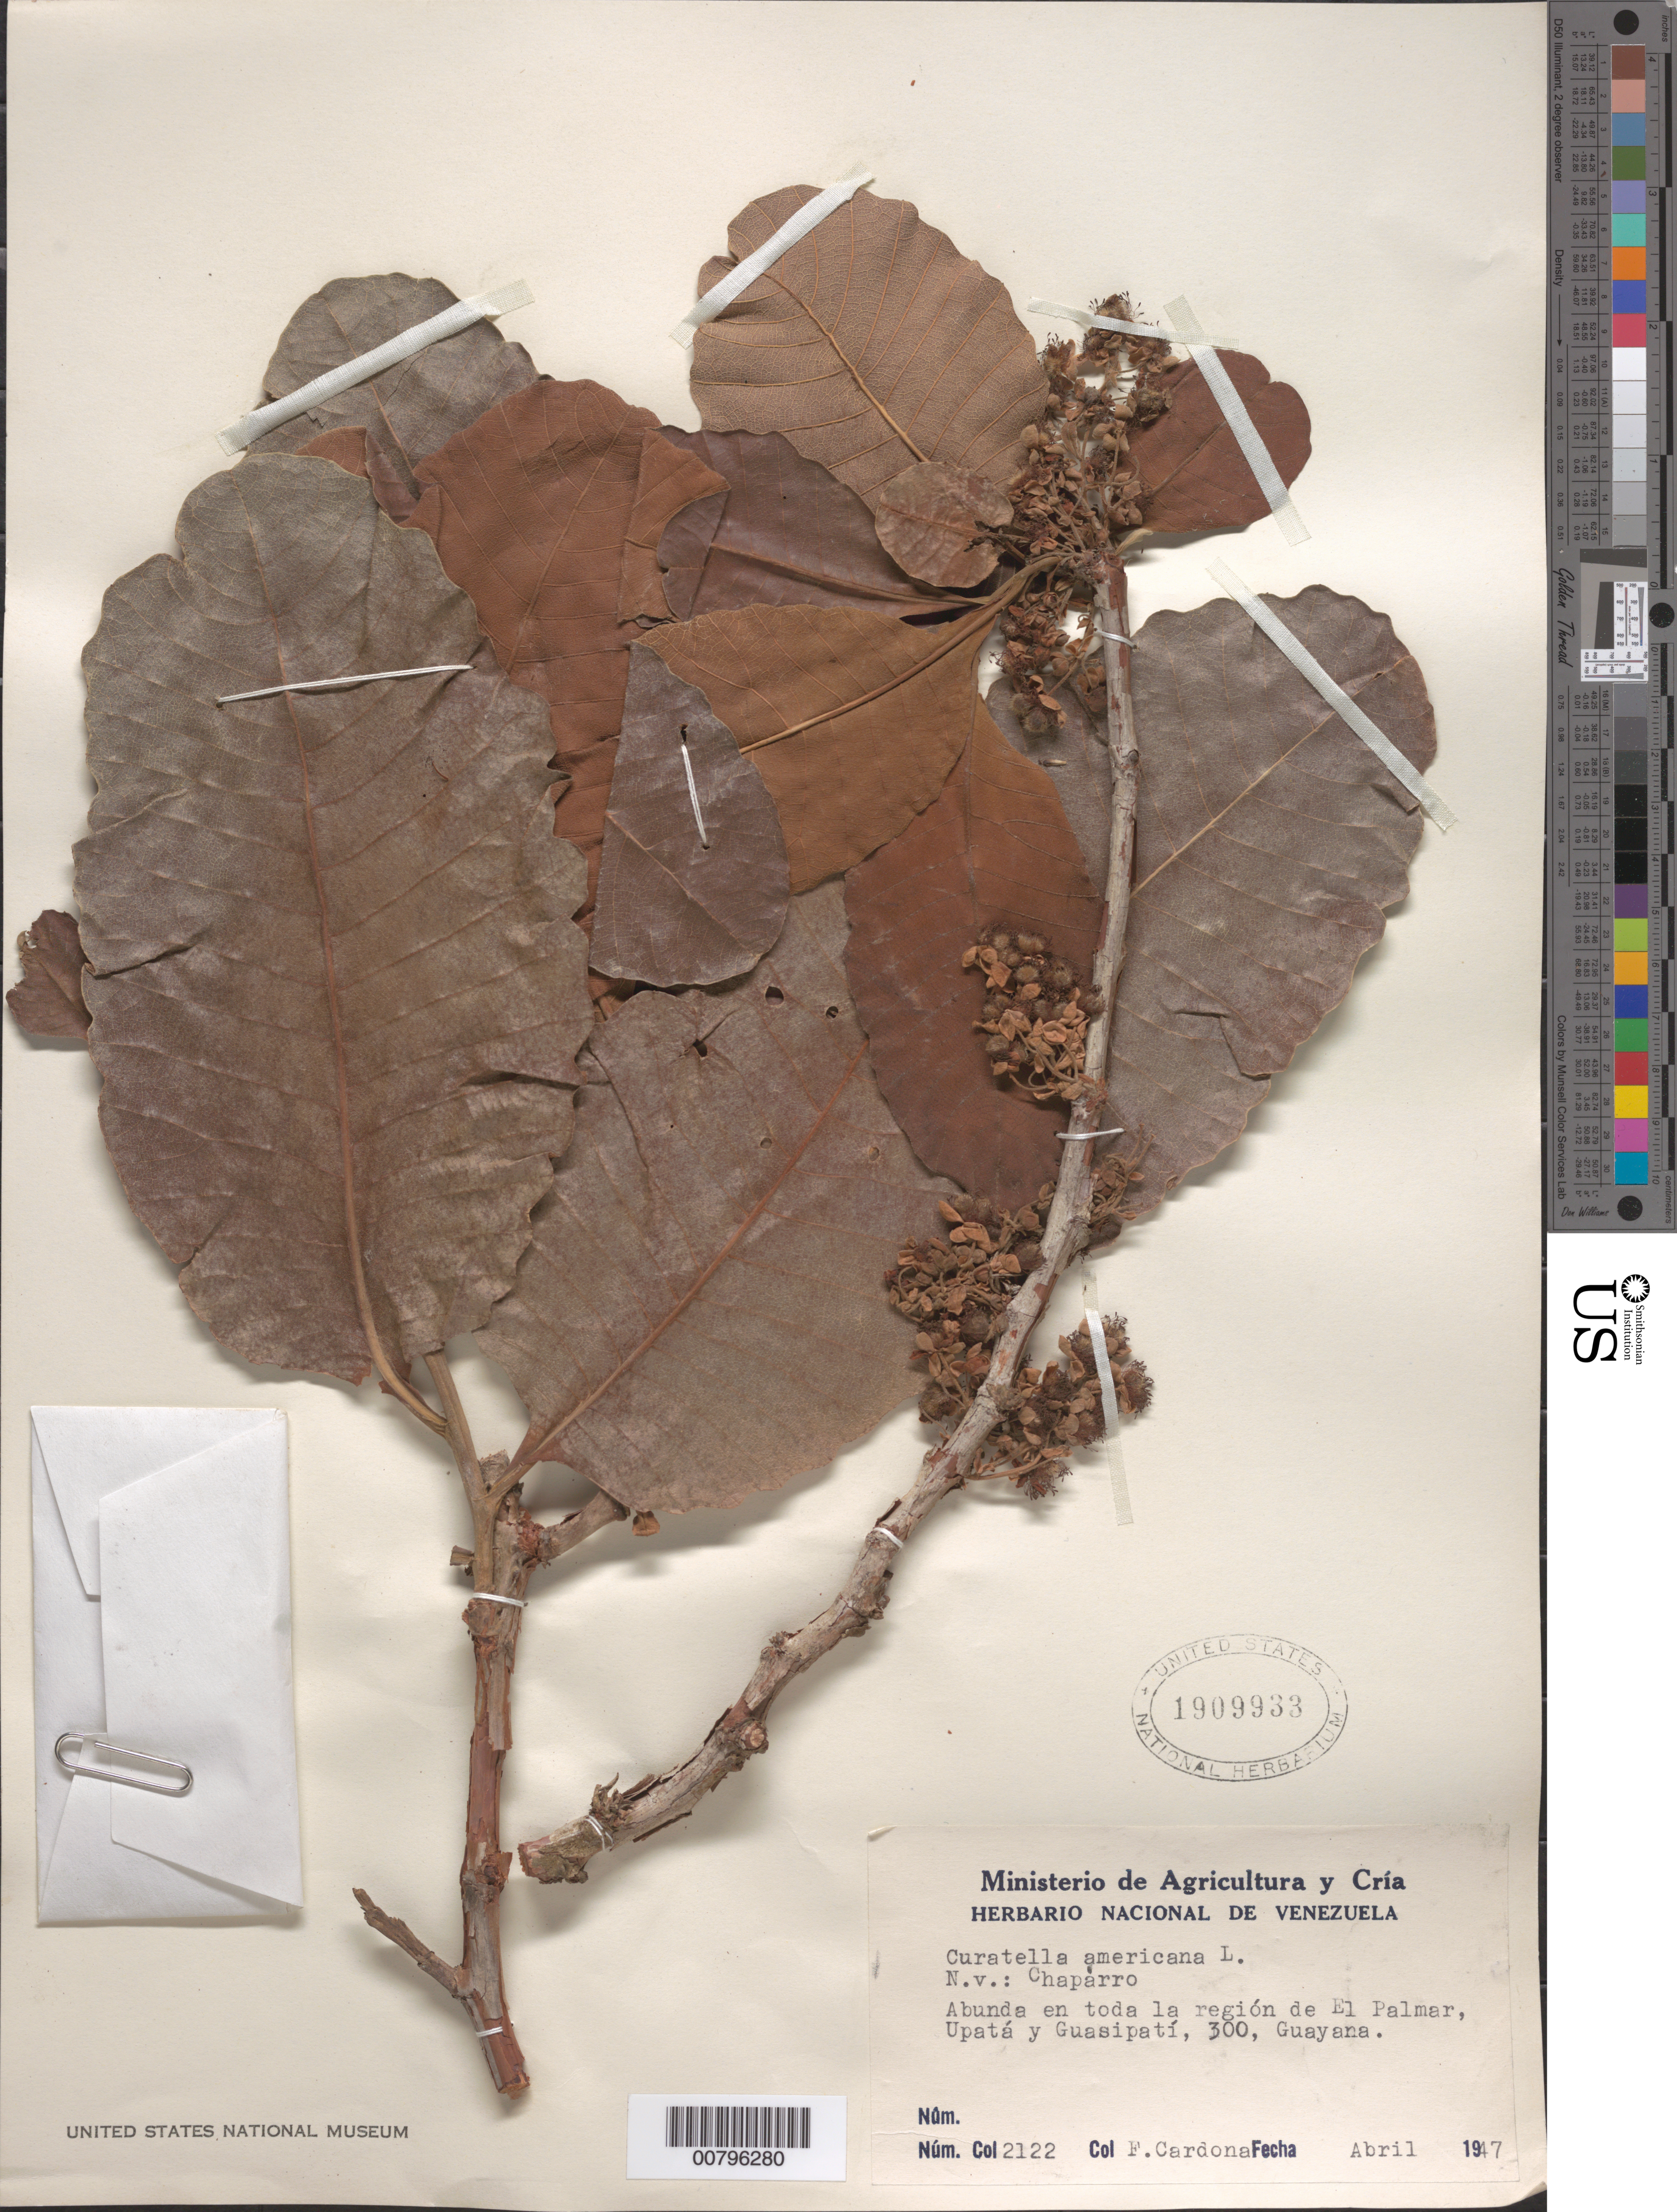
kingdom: Plantae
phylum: Tracheophyta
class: Magnoliopsida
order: Dilleniales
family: Dilleniaceae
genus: Curatella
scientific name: Curatella americana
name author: L.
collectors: F. Cardona Puig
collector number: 2122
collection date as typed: Apr-47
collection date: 1947-04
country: Venezuela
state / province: Bolívar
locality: El Palmar, entre Upata y Guasipati, Guayana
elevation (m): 300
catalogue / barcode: US 1909933